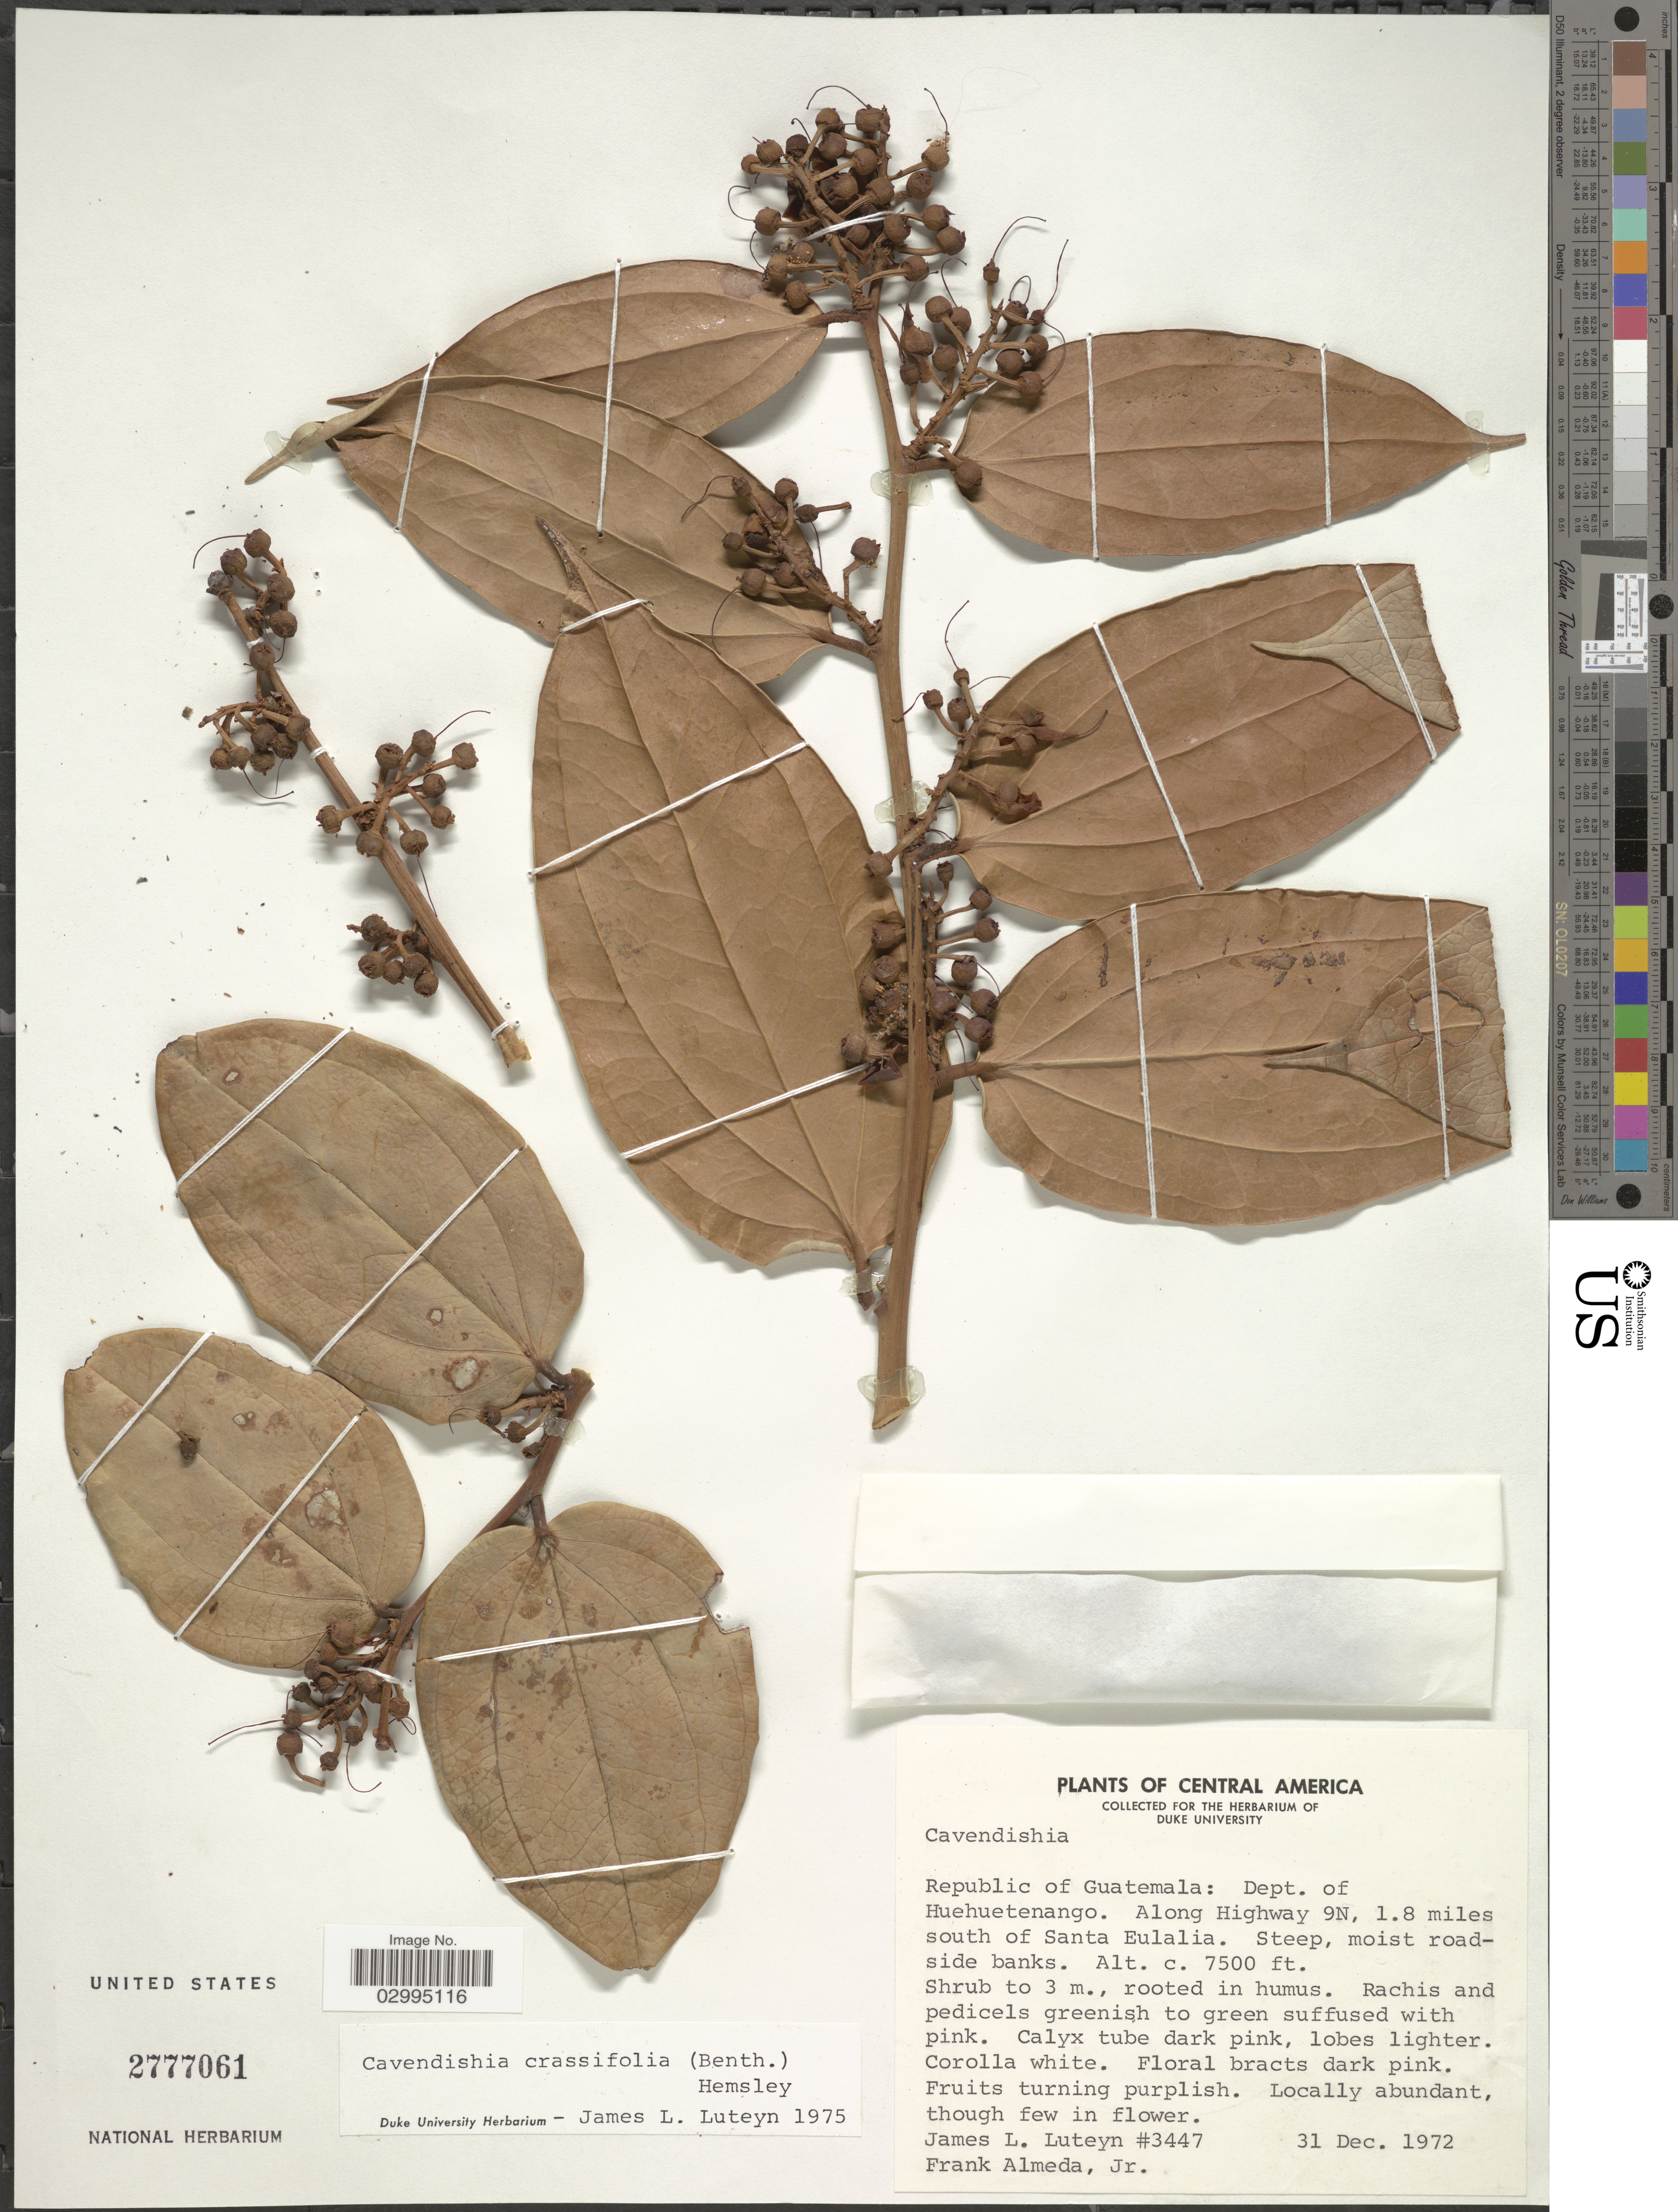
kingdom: Plantae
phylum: Tracheophyta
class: Magnoliopsida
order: Ericales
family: Ericaceae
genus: Cavendishia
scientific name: Cavendishia crassifolia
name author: (Benth.) Hemsl.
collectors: J. L. Luteyn & F. Almeda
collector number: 3447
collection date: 1972-12-31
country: Guatemala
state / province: Huehuetenango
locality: Republic of Guatemala: Dept. of Huehuetenango. Along Highway 9N, 1.8 miles south of Santa Eulalia. Steep, moist roadside banks.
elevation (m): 2286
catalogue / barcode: US 2777061